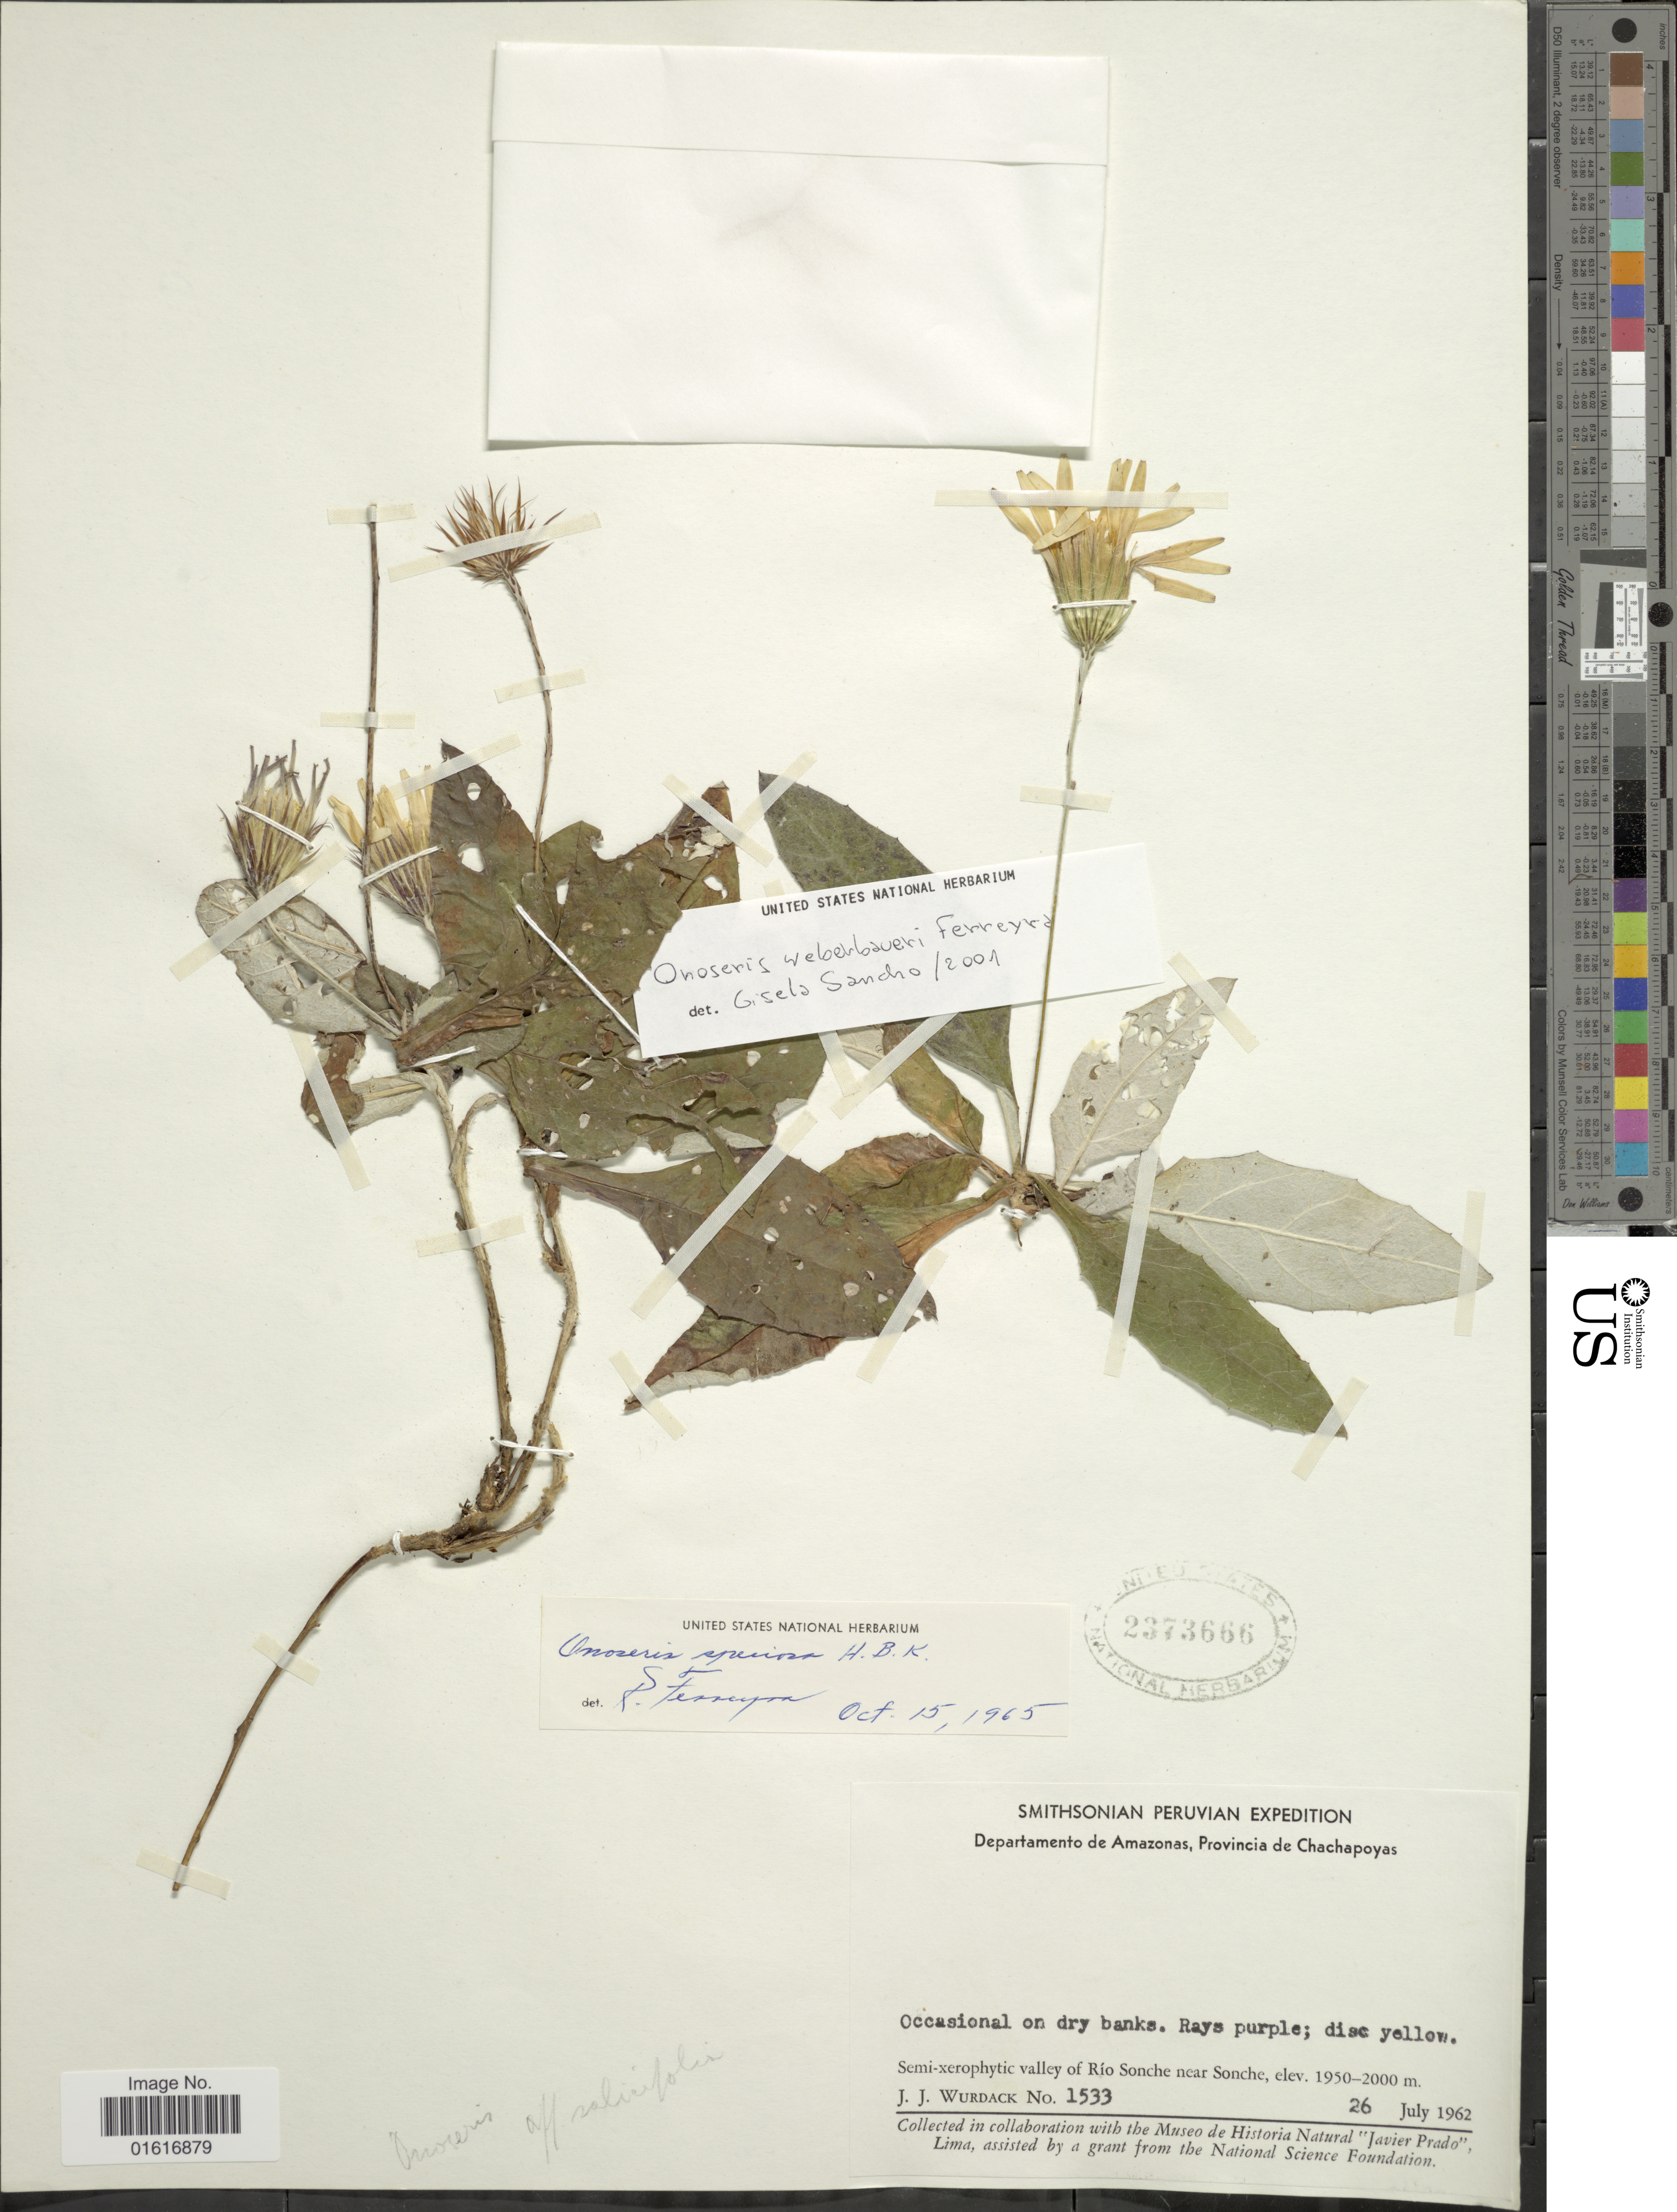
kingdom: Plantae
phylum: Tracheophyta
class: Magnoliopsida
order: Asterales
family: Asteraceae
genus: Onoseris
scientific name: Onoseris weberbaueri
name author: Ferreyra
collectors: J. J. Wurdack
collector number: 1533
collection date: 1962-07-26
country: Peru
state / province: Amazonas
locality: Provincia de Chachapoyas, Semi - xerophytic valley of Rio Sonche near Sonche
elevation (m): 1950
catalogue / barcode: US 2373666